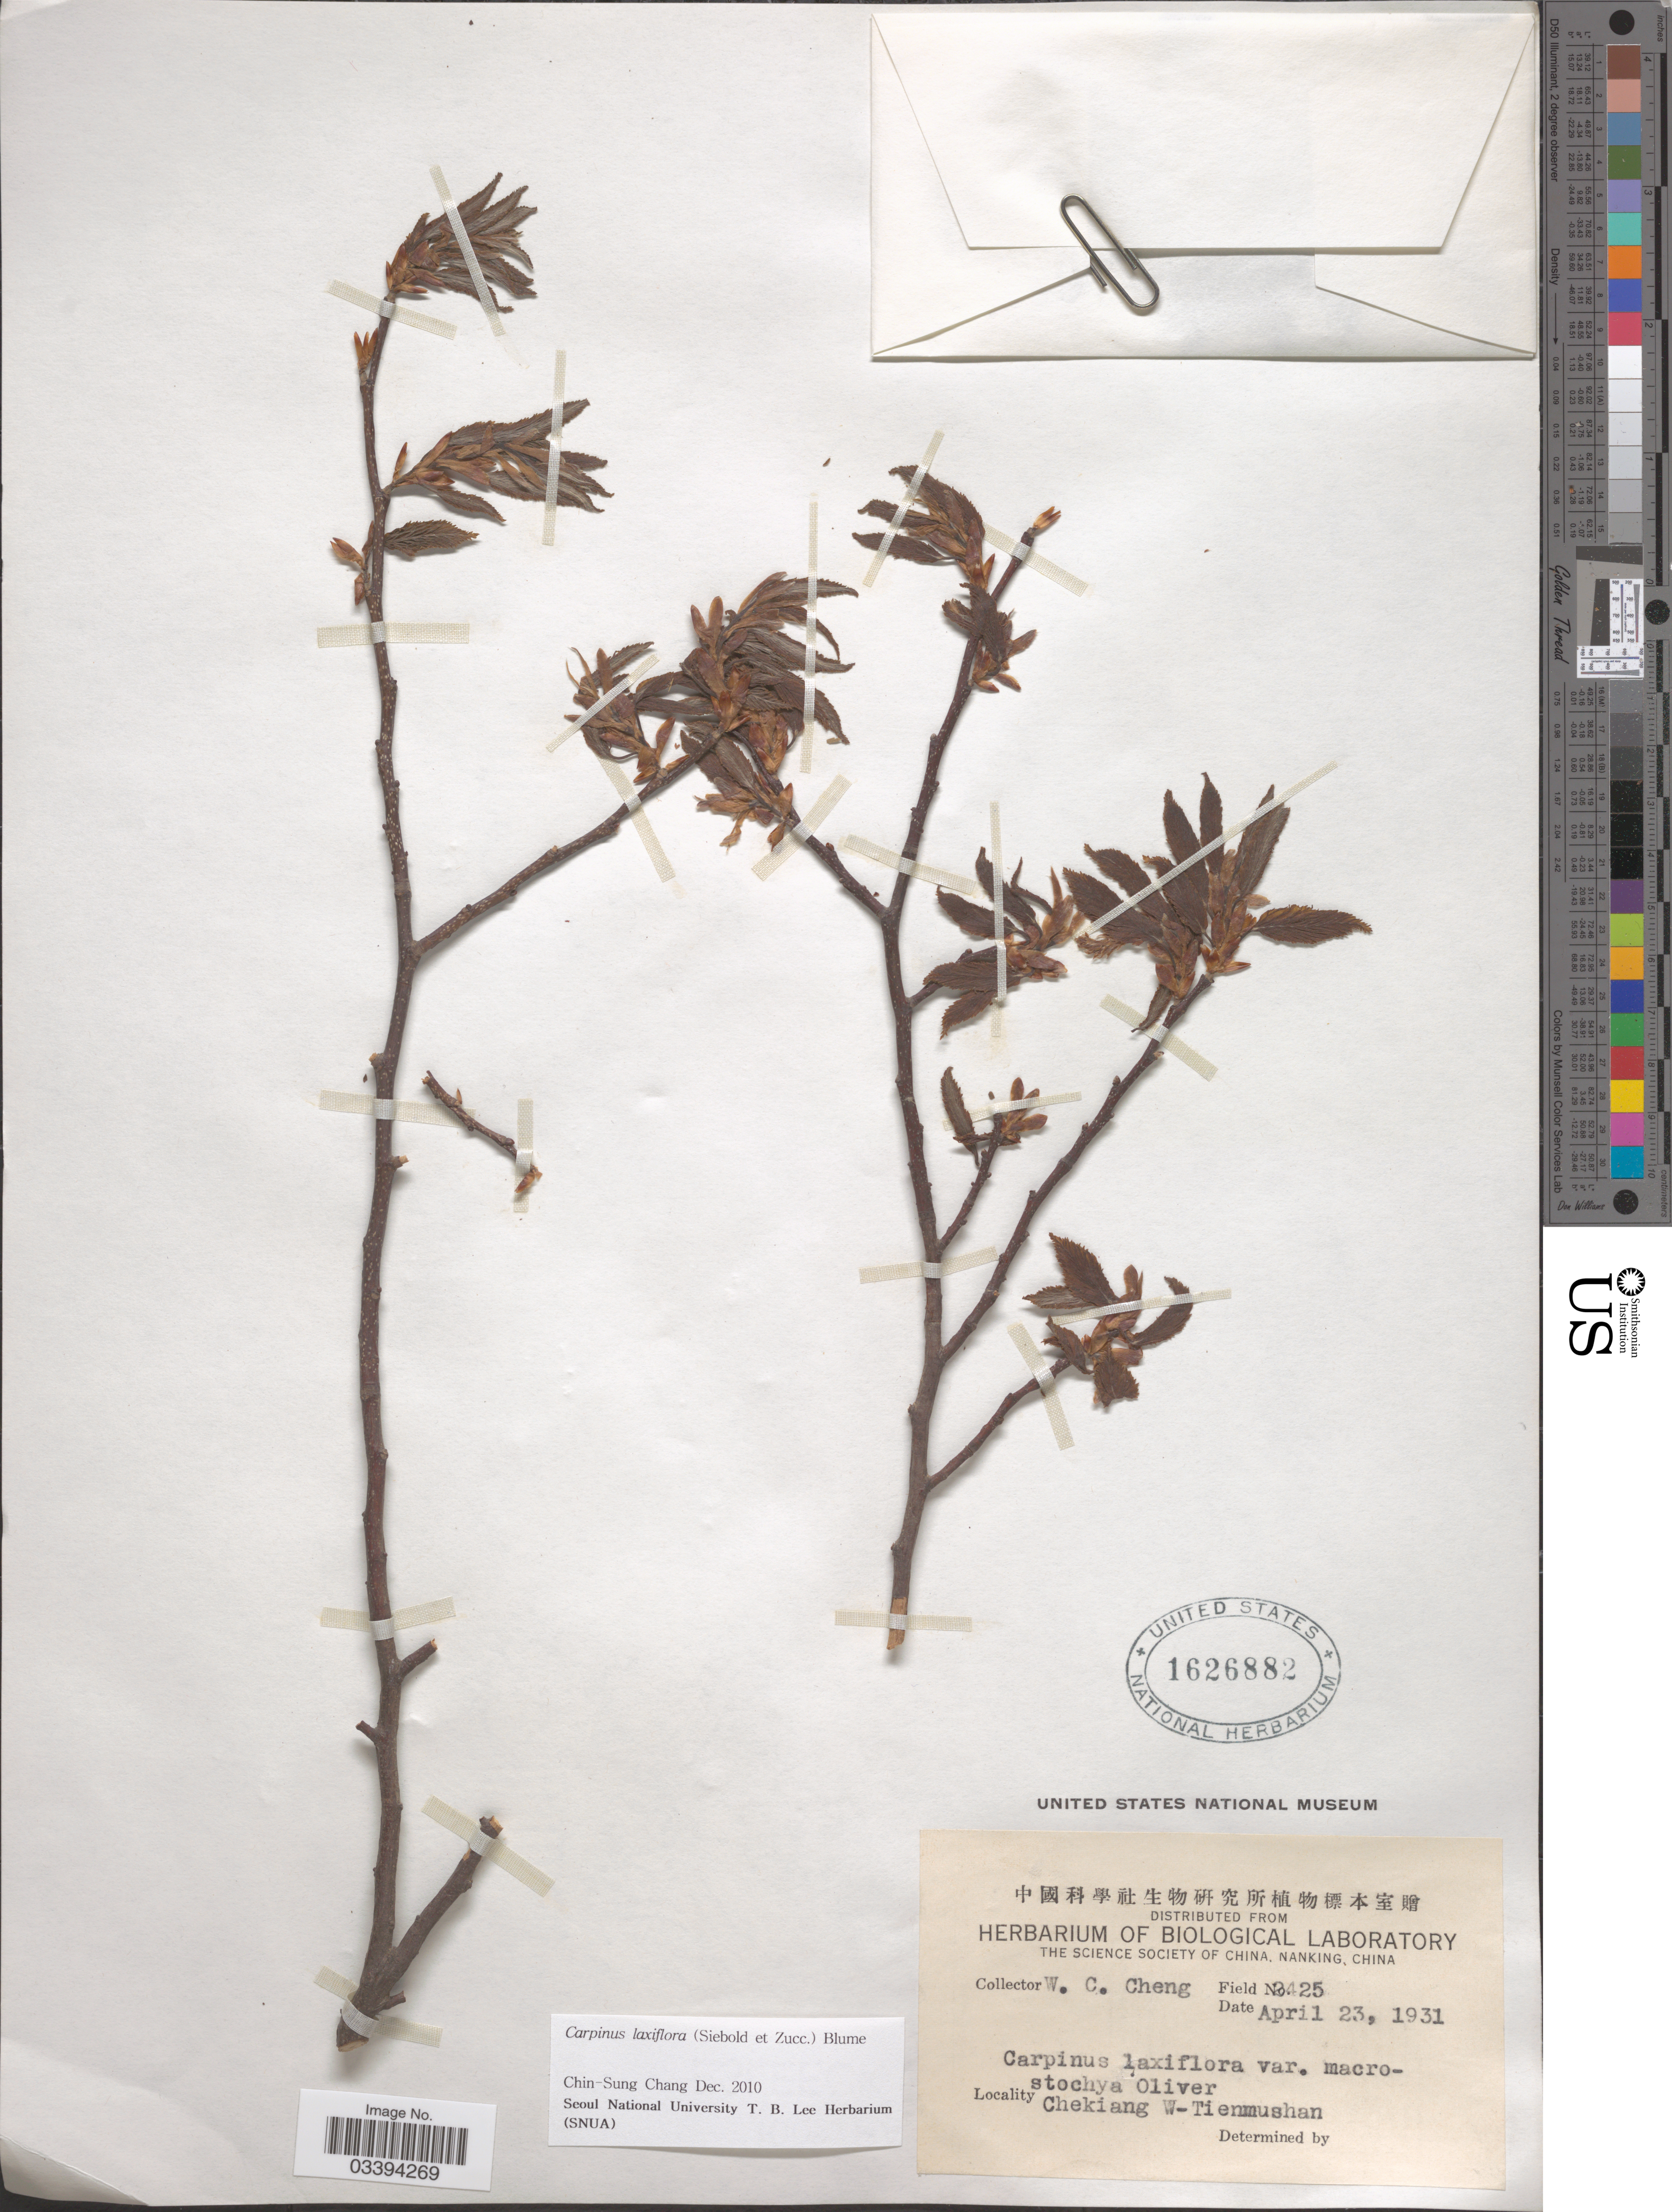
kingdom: Plantae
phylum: Tracheophyta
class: Magnoliopsida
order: Fagales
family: Betulaceae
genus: Carpinus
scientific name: Carpinus laxiflora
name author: (Siebold & Zucc.) Blume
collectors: W. C. Cheng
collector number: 2425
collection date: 1931-04-23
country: China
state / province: Zhejiang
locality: Chekiang W-Tienmushan.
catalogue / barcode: US 1626882